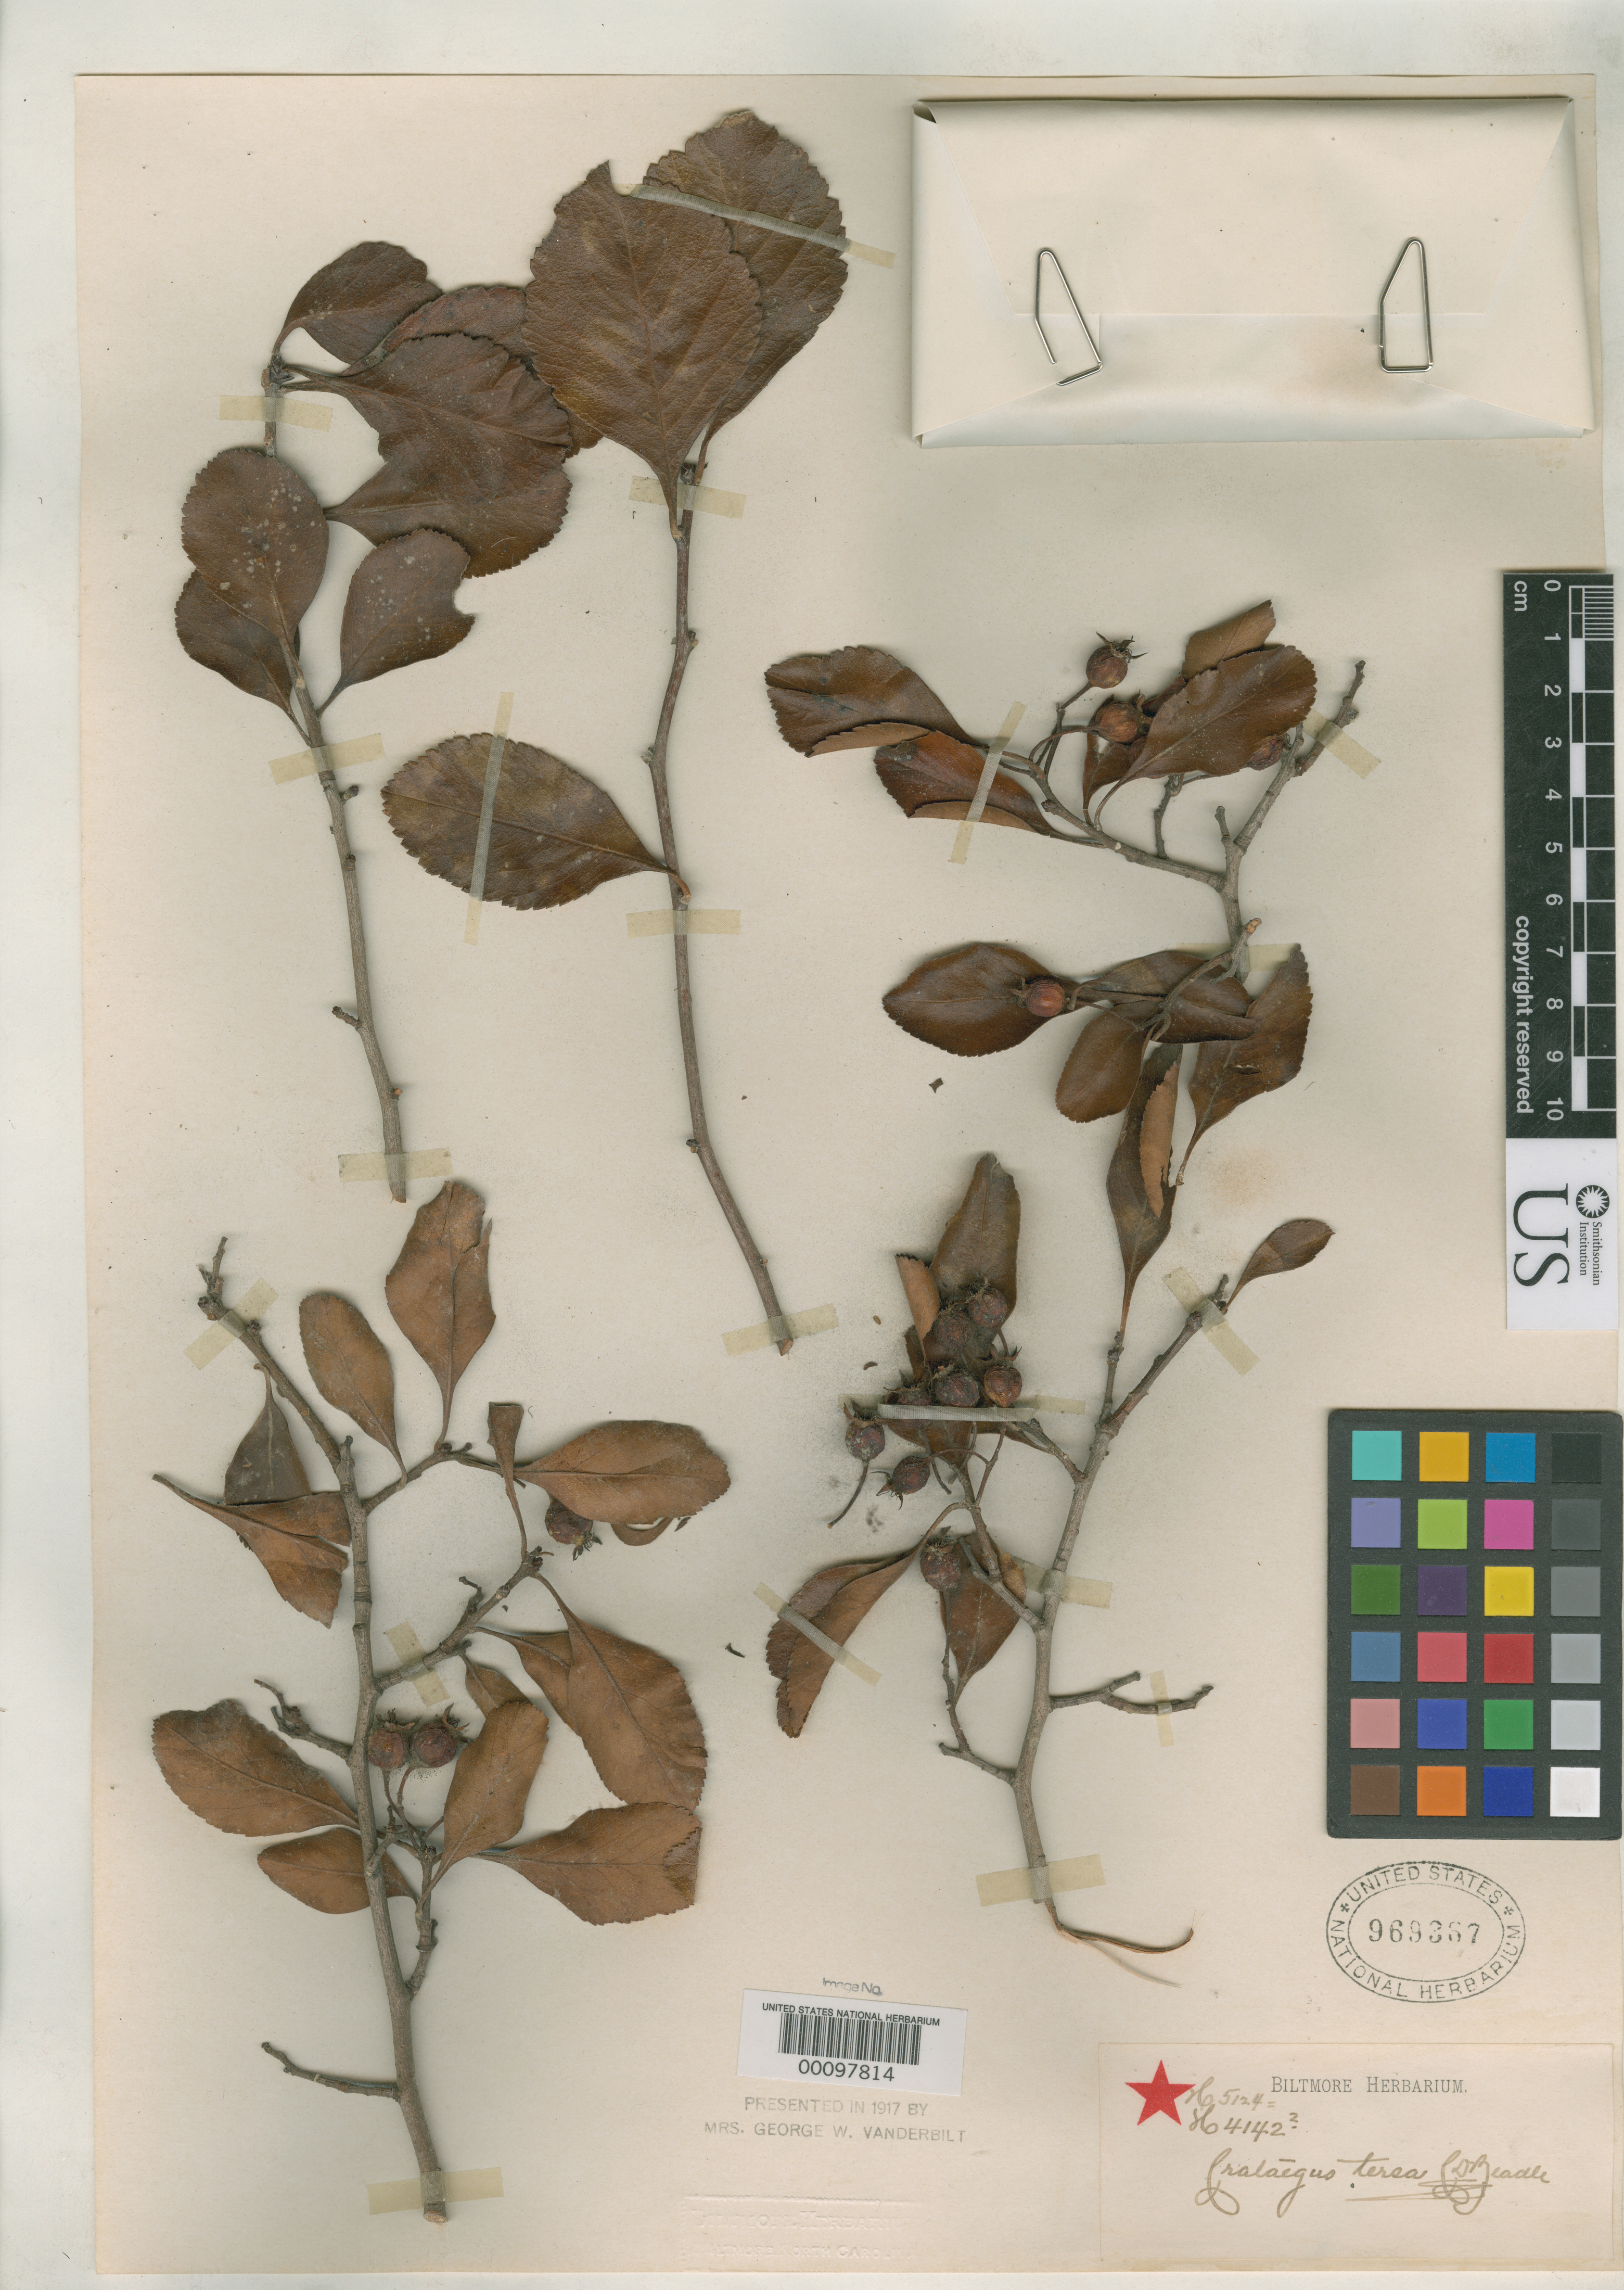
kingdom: Plantae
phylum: Tracheophyta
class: Magnoliopsida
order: Rosales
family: Rosaceae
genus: Crataegus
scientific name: Crataegus tersa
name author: Beadle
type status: Syntype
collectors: ex herb. Biltmore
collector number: H 5124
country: United States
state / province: Louisiana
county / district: St. Landry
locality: Near Opelousas.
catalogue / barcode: US 969367